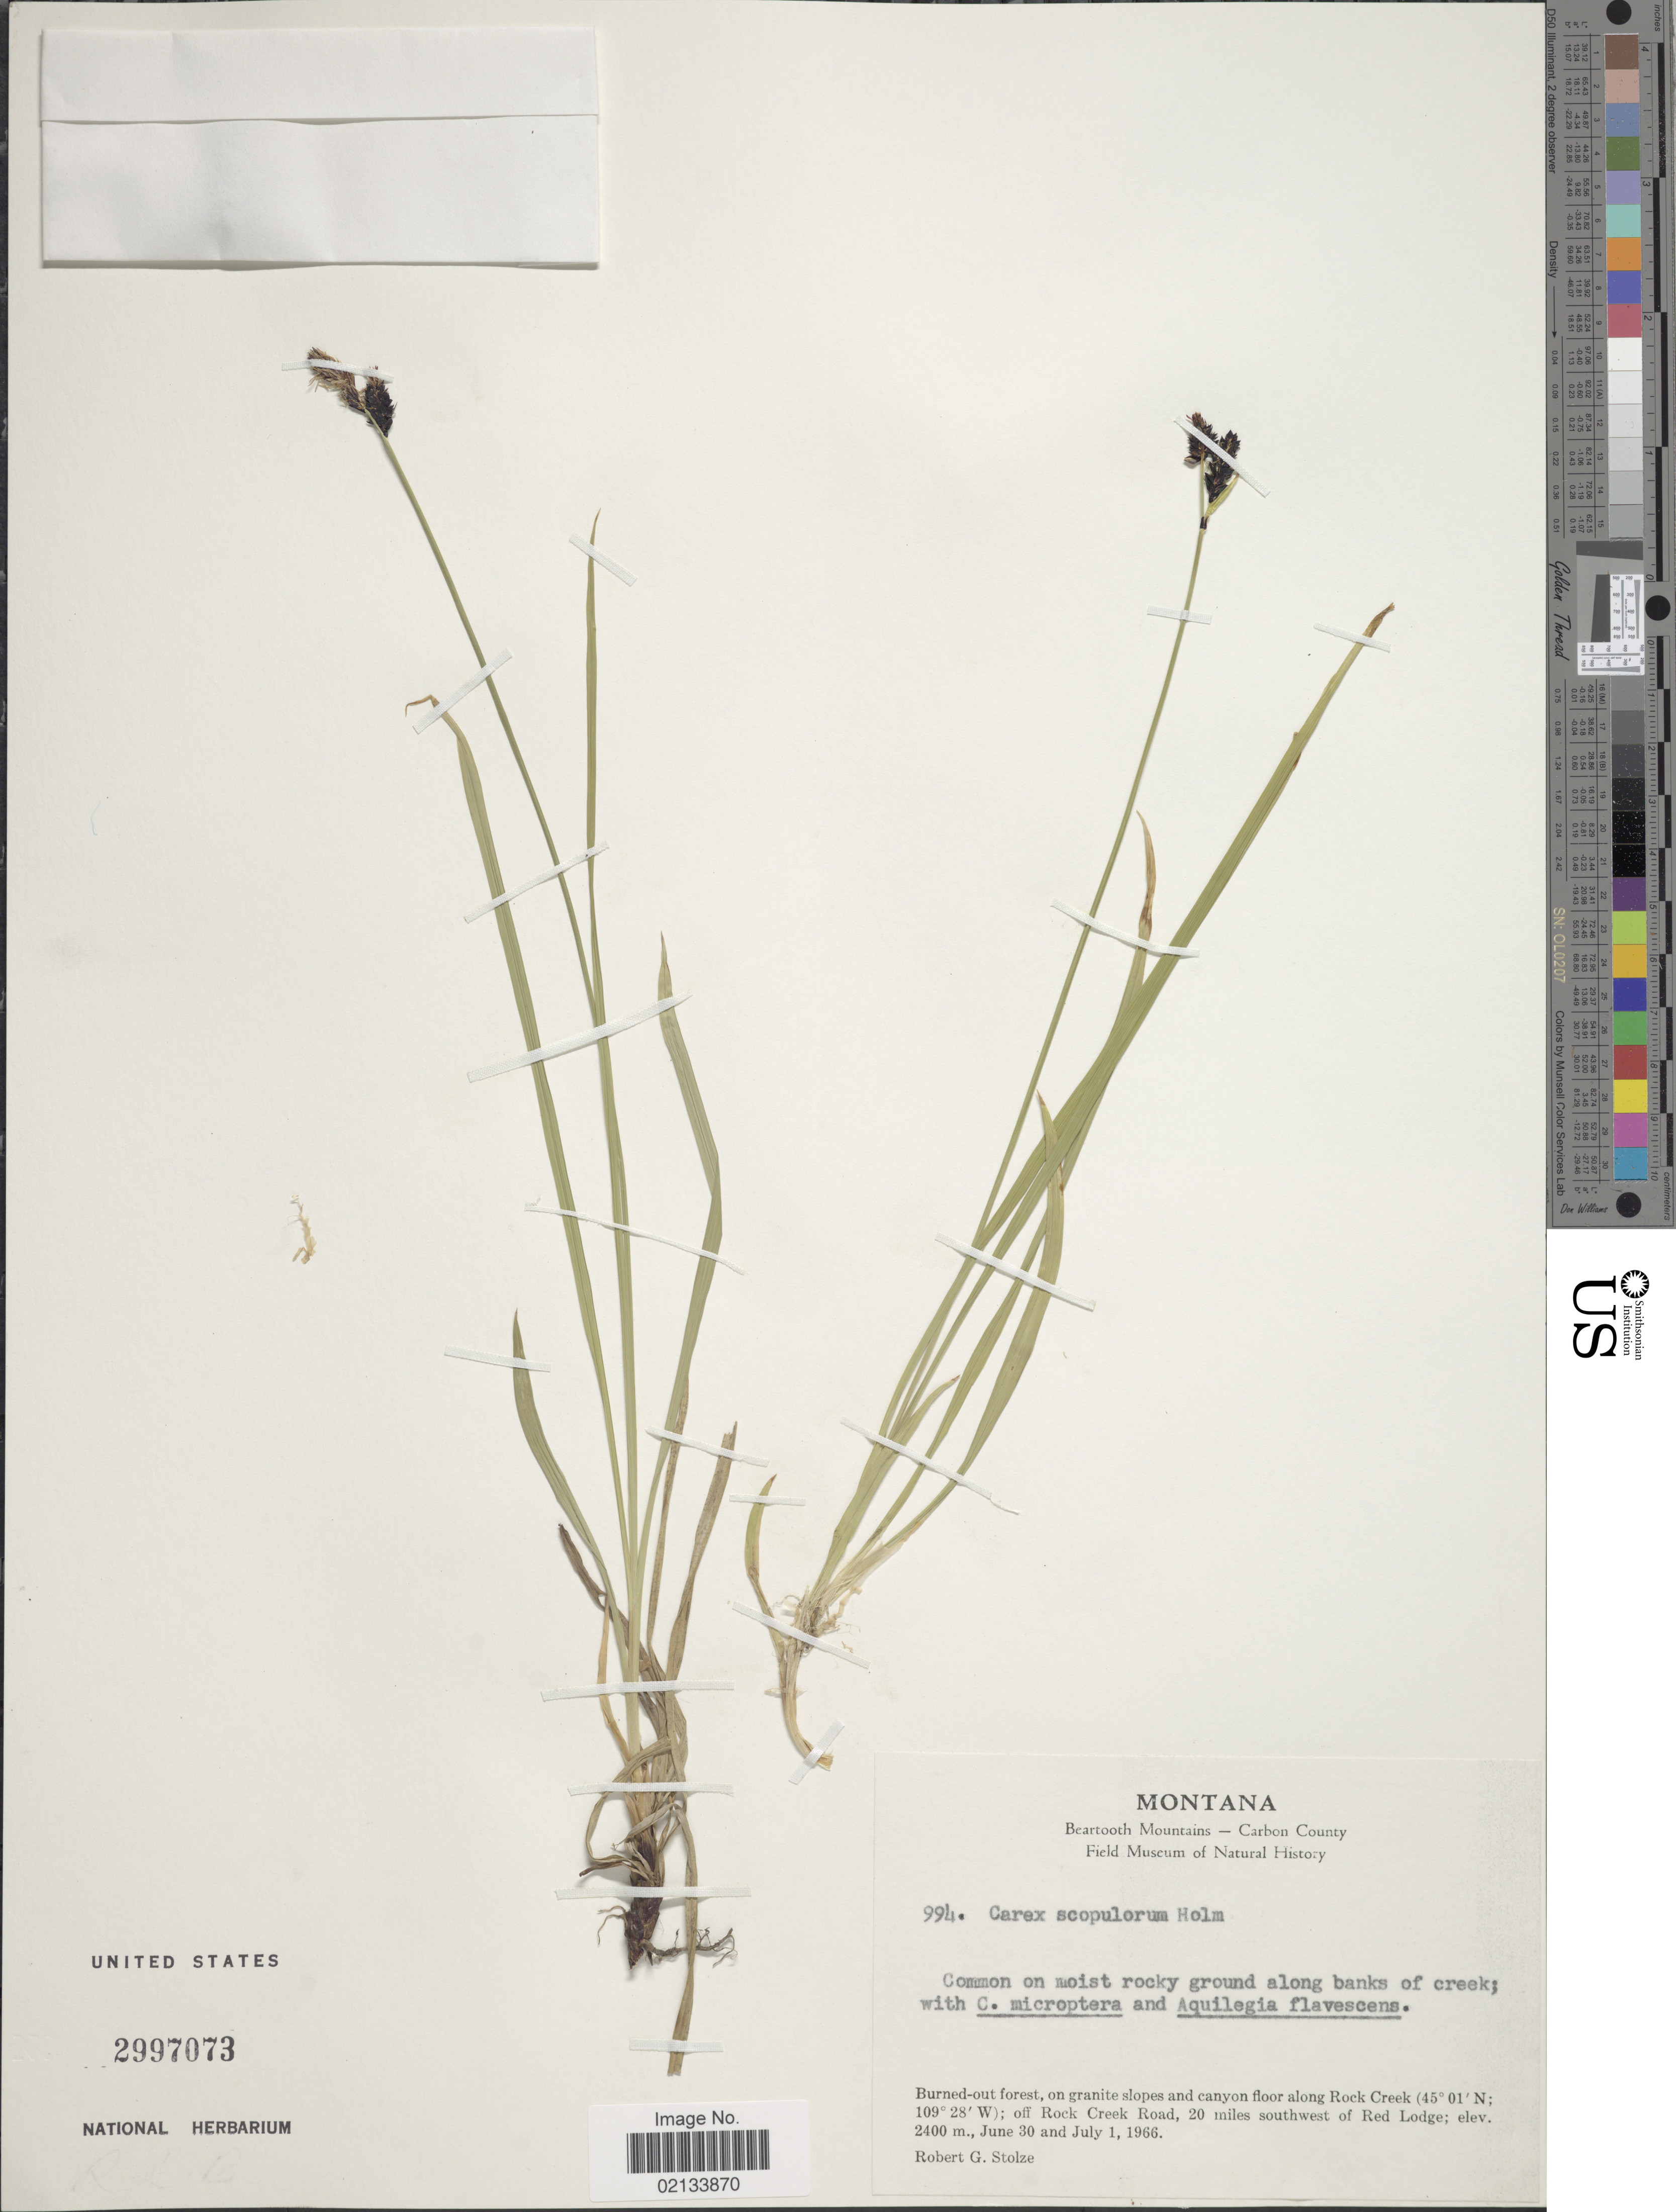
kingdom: Plantae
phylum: Tracheophyta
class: Liliopsida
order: Poales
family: Cyperaceae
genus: Carex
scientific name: Carex scopulorum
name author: Holm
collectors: R. G. Stolze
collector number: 994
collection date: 1966-06-30/1966-07-01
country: United States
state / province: Montana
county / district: Carbon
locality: Beartooth Mountains, along banks of creek, burned-out forest, on granitic slopes and canyon floor along Rock Creek; off Rock Creek Road, 20 miles southwest of Red Lodge.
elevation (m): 2400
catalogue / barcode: US 2997073